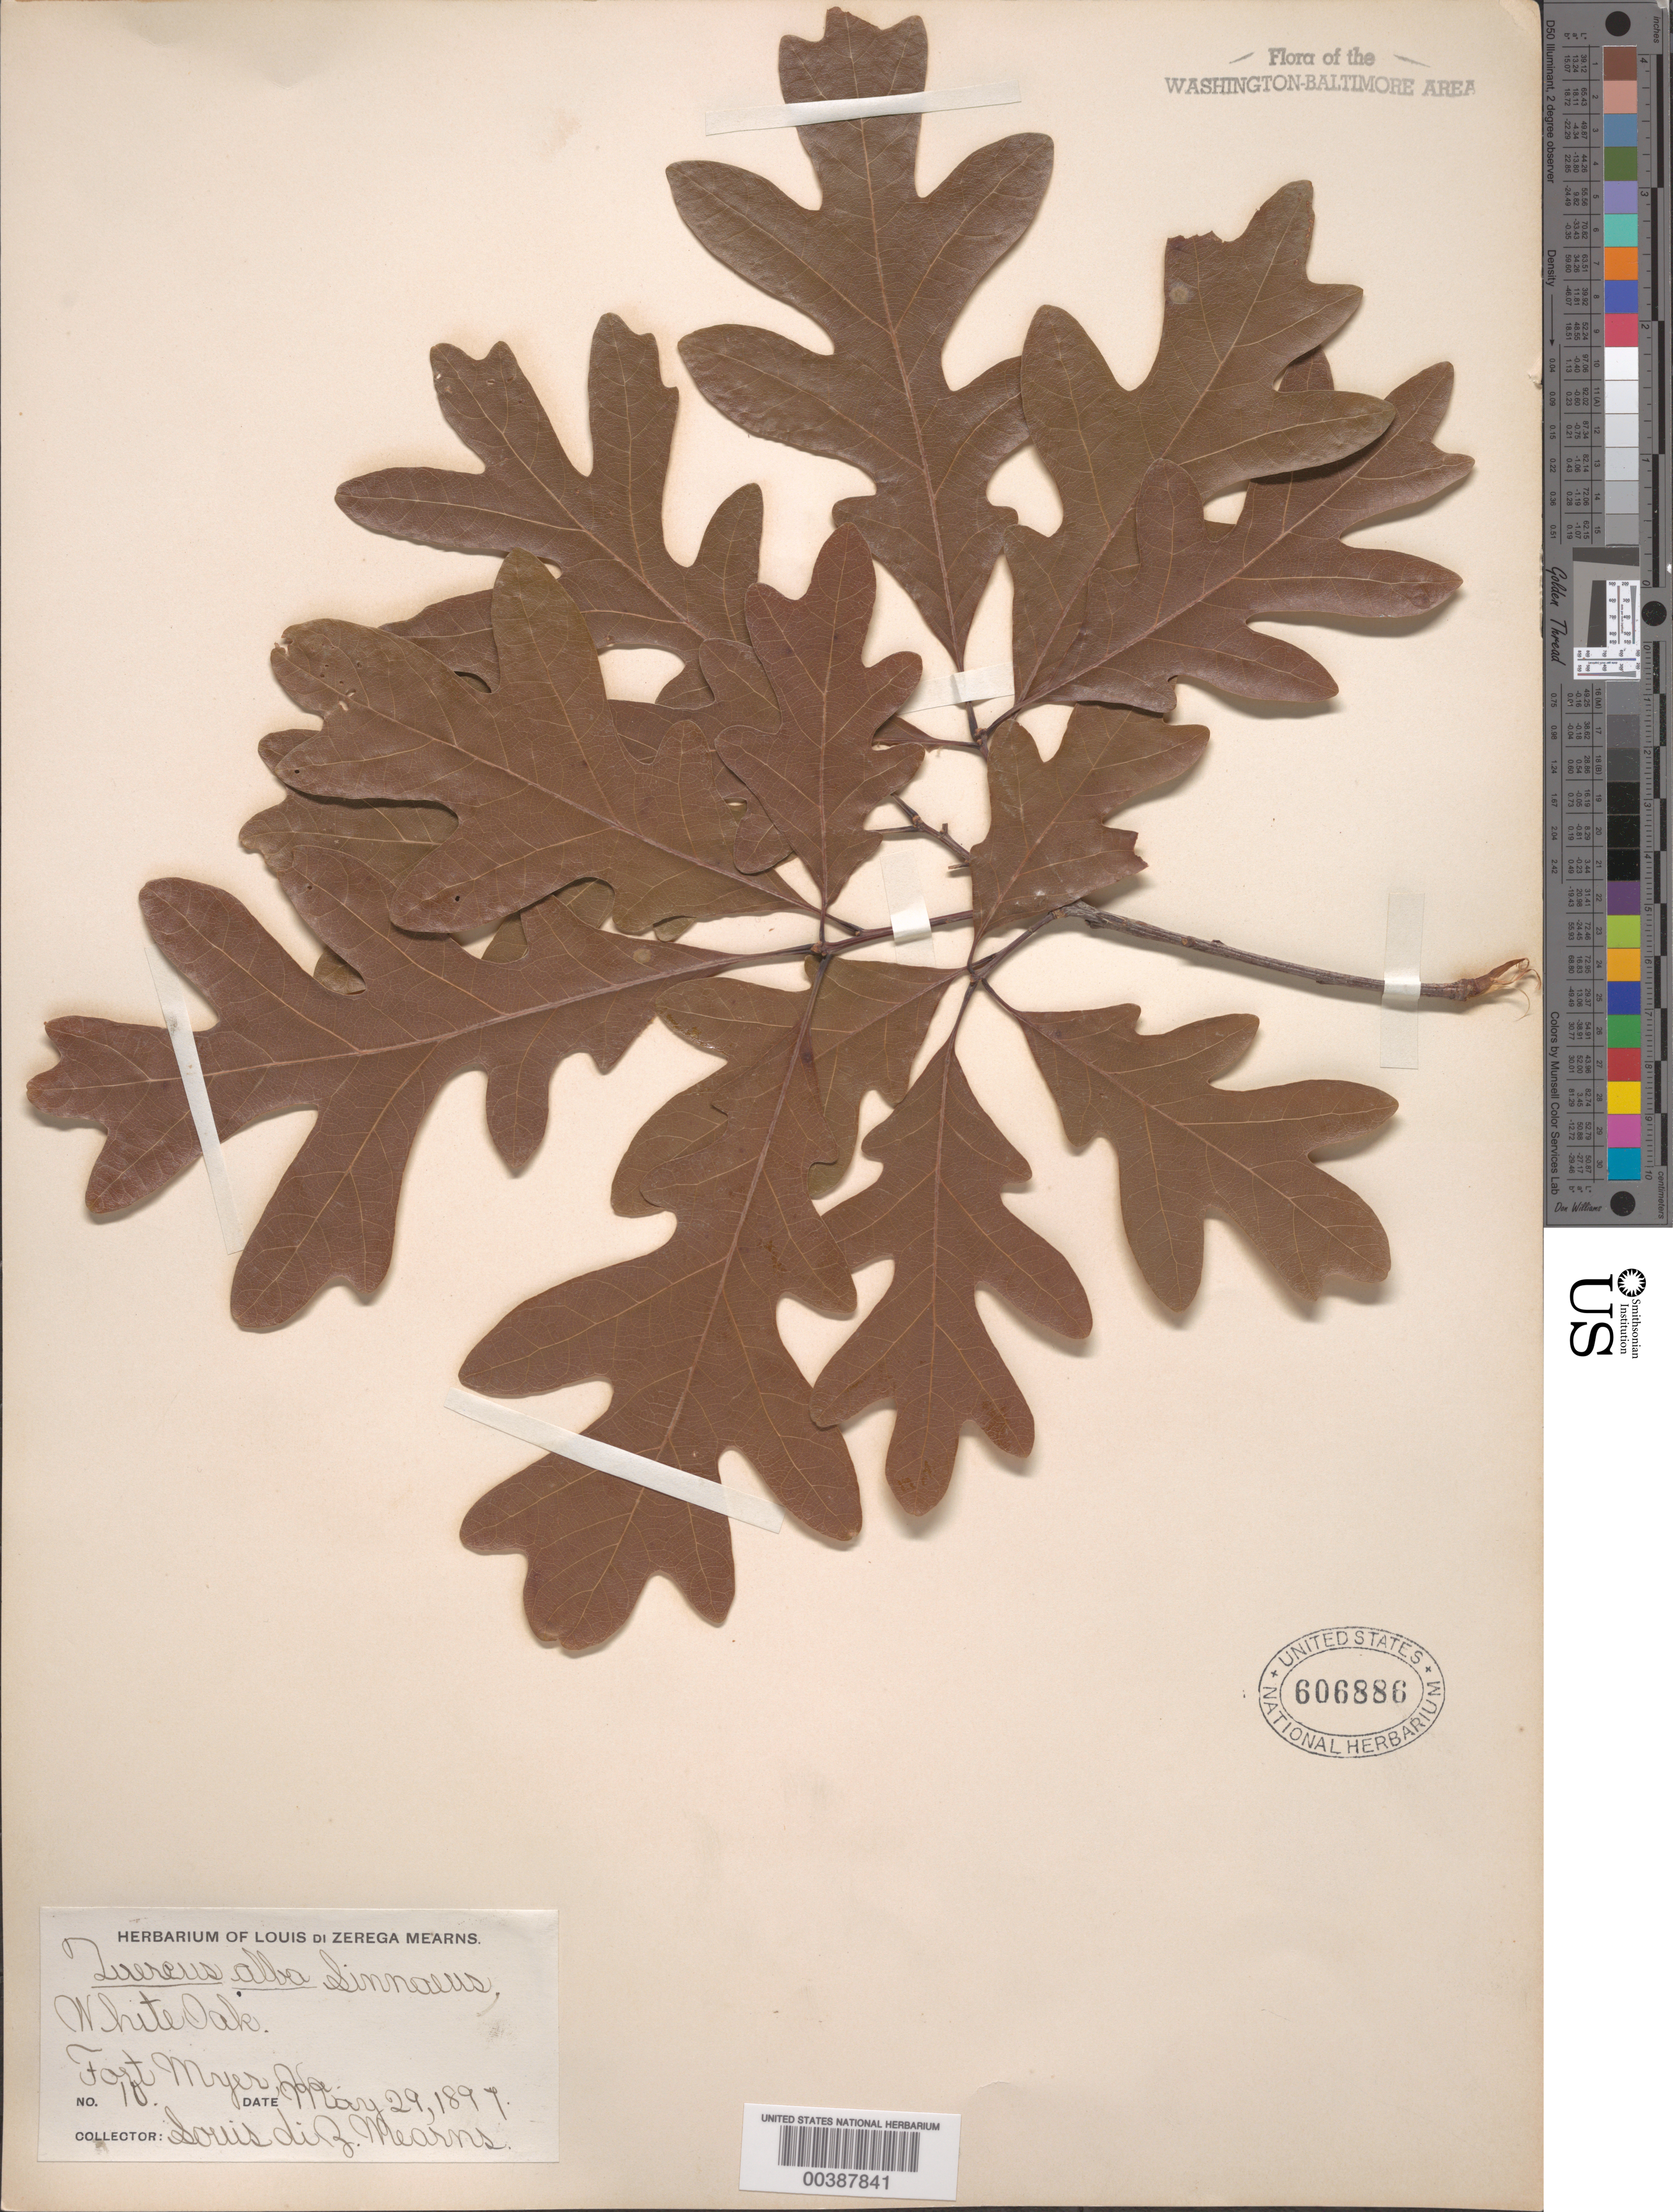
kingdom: Plantae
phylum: Tracheophyta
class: Magnoliopsida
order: Fagales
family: Fagaceae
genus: Quercus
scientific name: Quercus alba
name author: L.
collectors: L. D. Mearns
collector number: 10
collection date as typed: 29 May 1897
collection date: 1897-05-29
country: United States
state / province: Virginia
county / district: Arlington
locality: Fort Myers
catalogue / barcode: US 606886